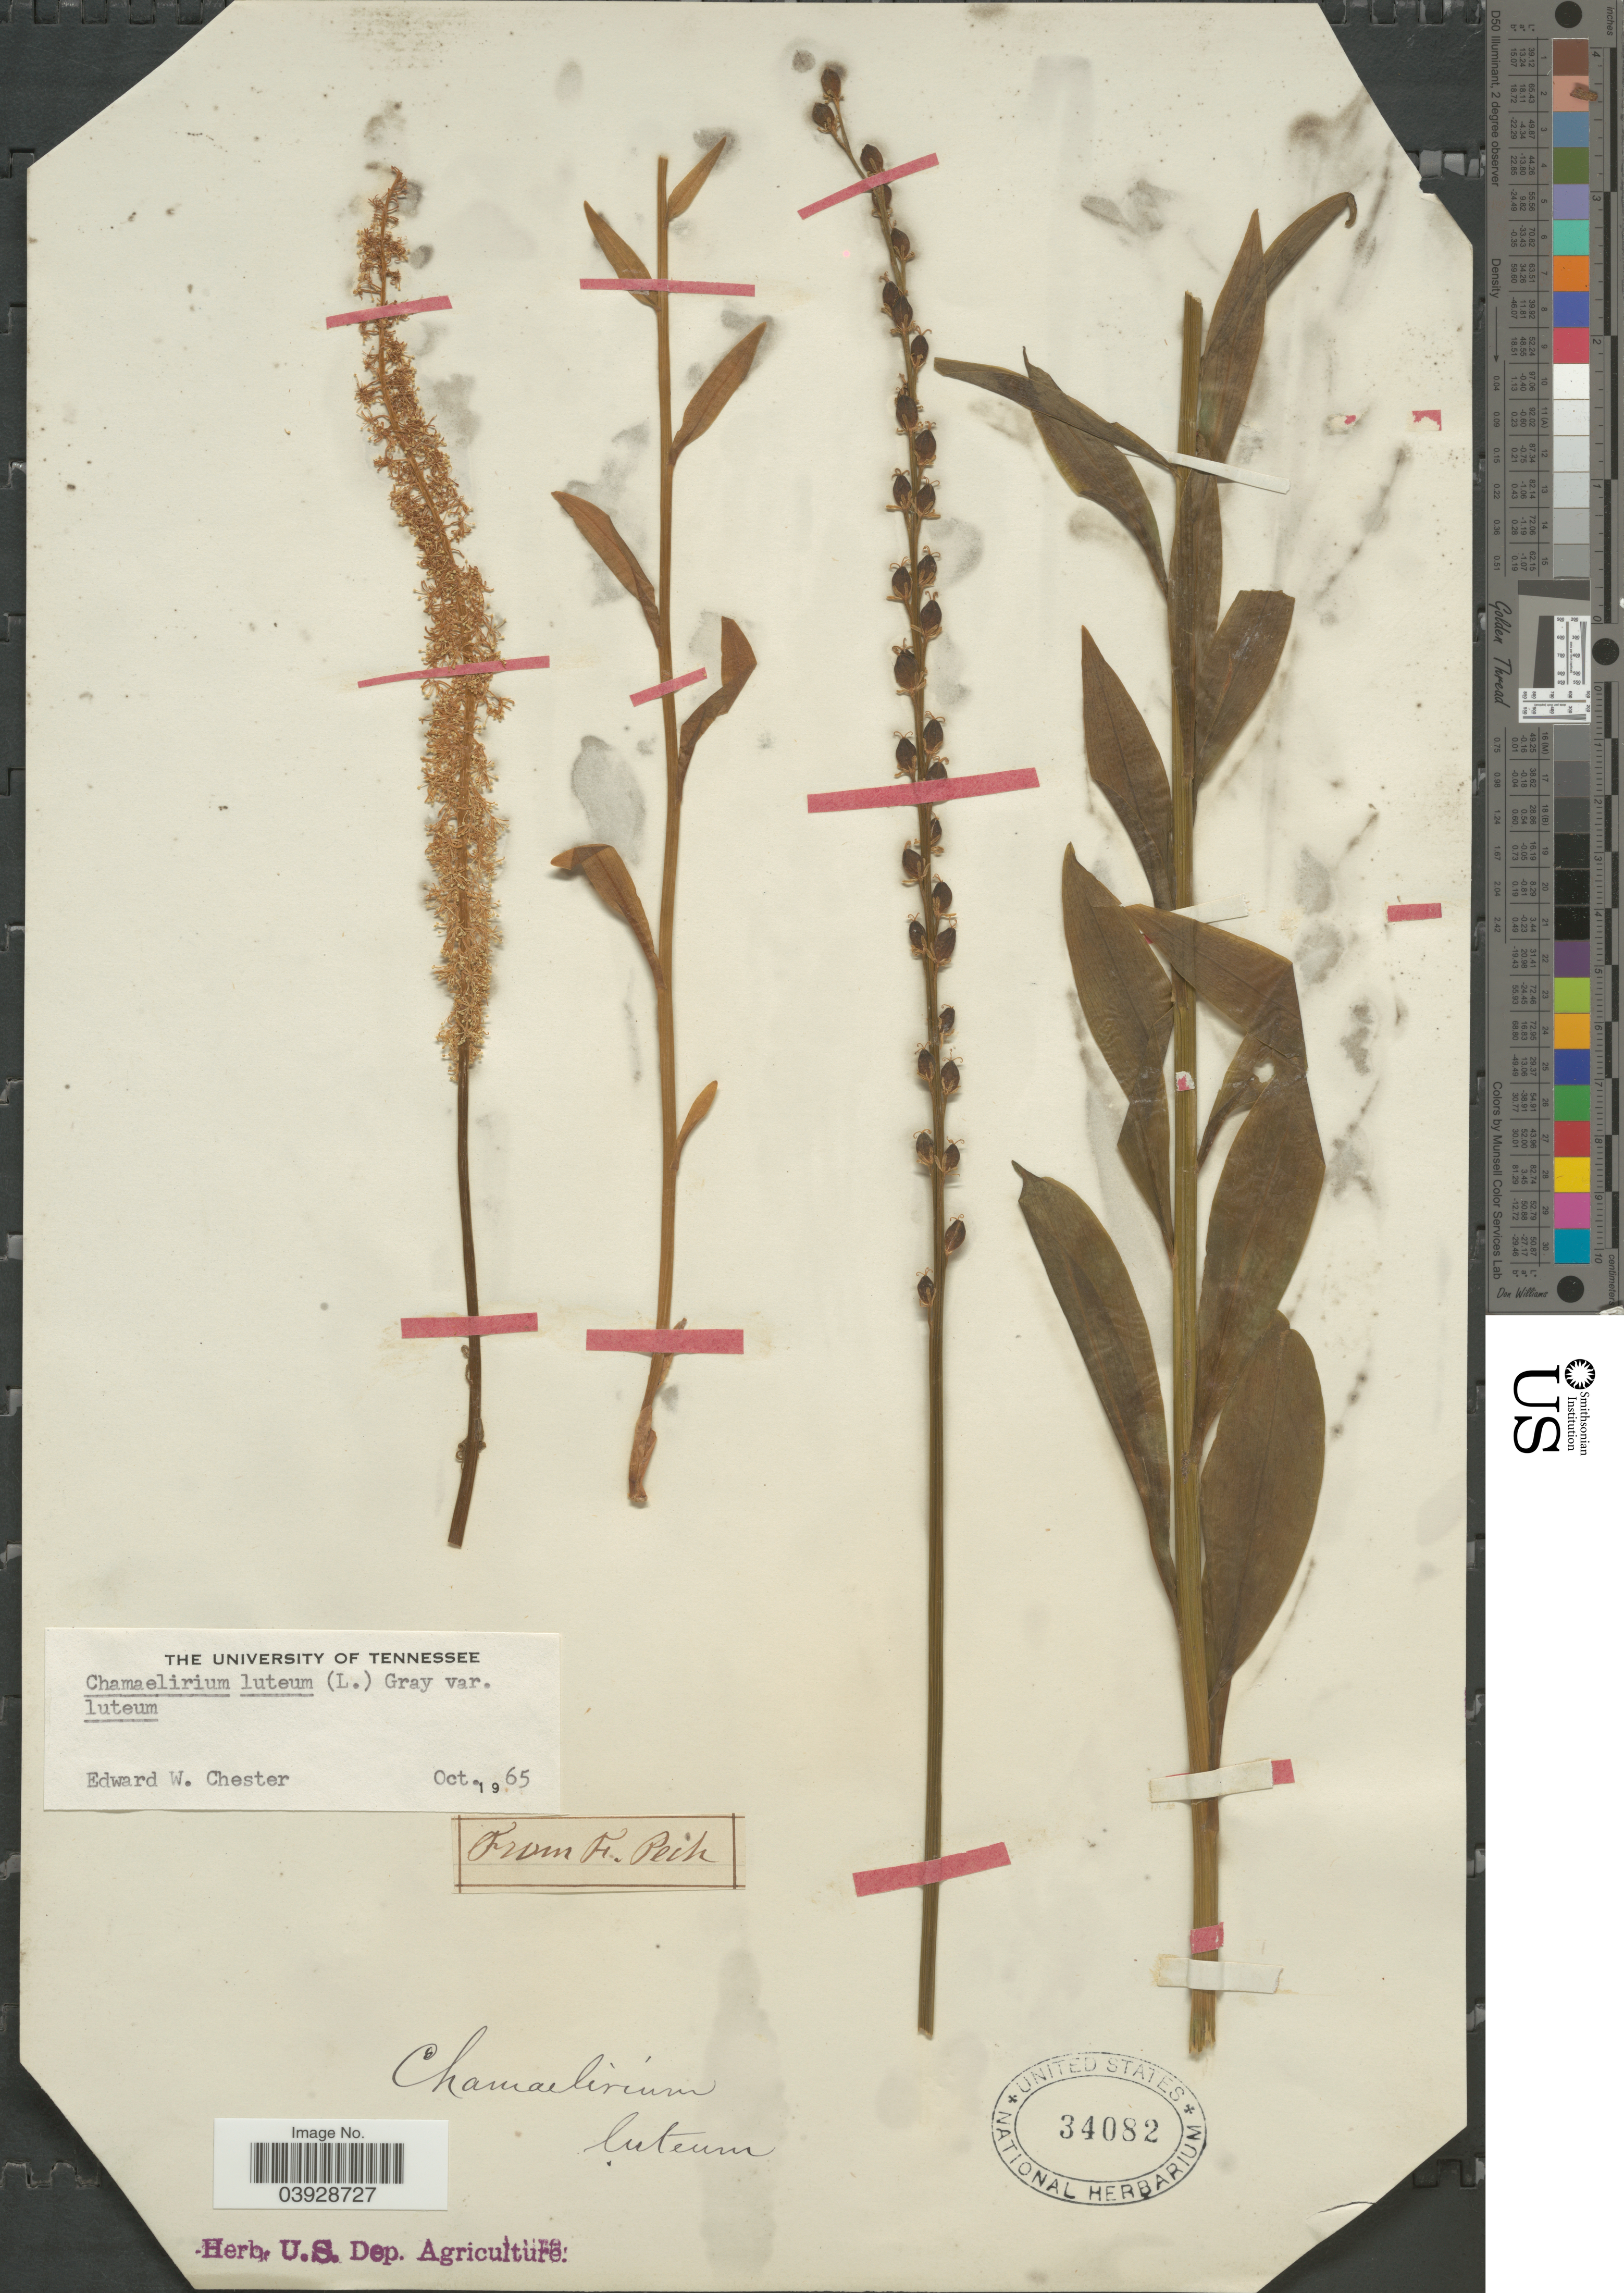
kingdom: Plantae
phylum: Tracheophyta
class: Liliopsida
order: Liliales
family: Melanthiaceae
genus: Chamaelirium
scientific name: Chamaelirium luteum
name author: (L.) A. Gray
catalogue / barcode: US 34082